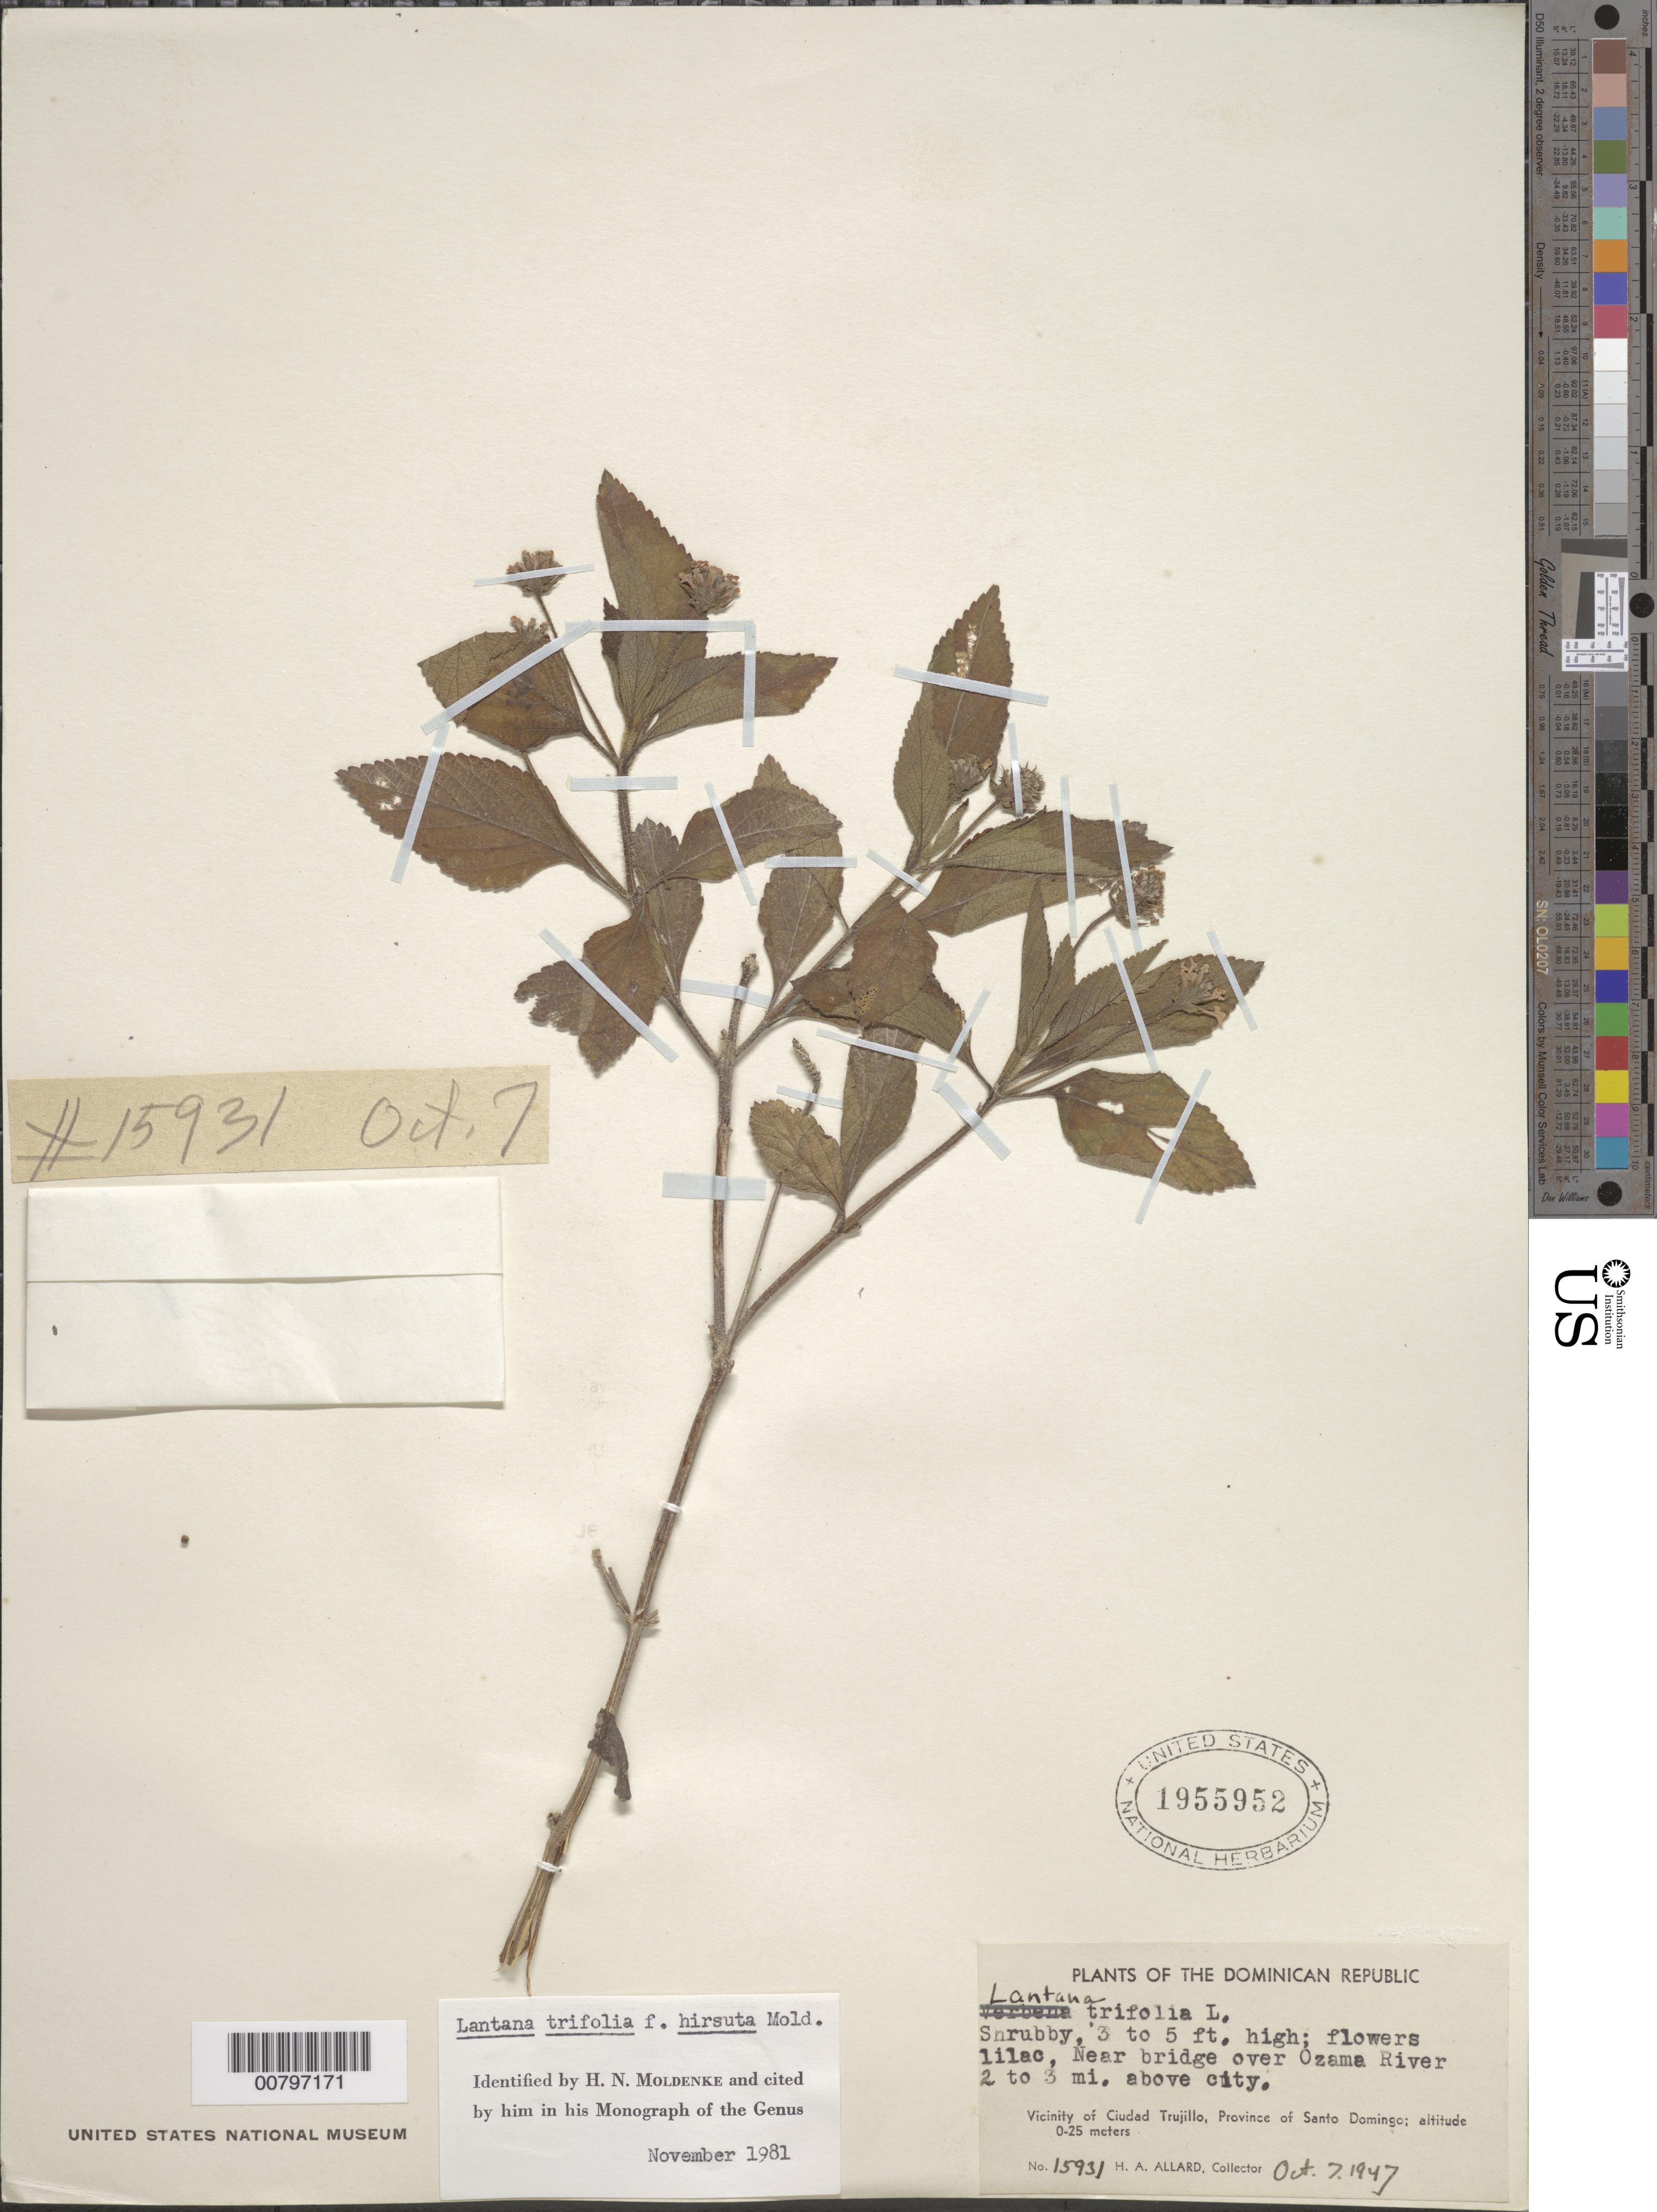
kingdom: Plantae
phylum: Tracheophyta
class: Magnoliopsida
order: Lamiales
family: Verbenaceae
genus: Lantana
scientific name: Lantana trifolia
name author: L.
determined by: Moldenke, H. N.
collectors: H. A. Allard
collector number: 15931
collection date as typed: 07 Oct 1947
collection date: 1947-10-07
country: Dominican Republic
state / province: Distrito Nacional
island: Hispaniola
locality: Vicinity of Santo Domingo, near bridge over Ozama River 2-3 miles above city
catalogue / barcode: US 1955952